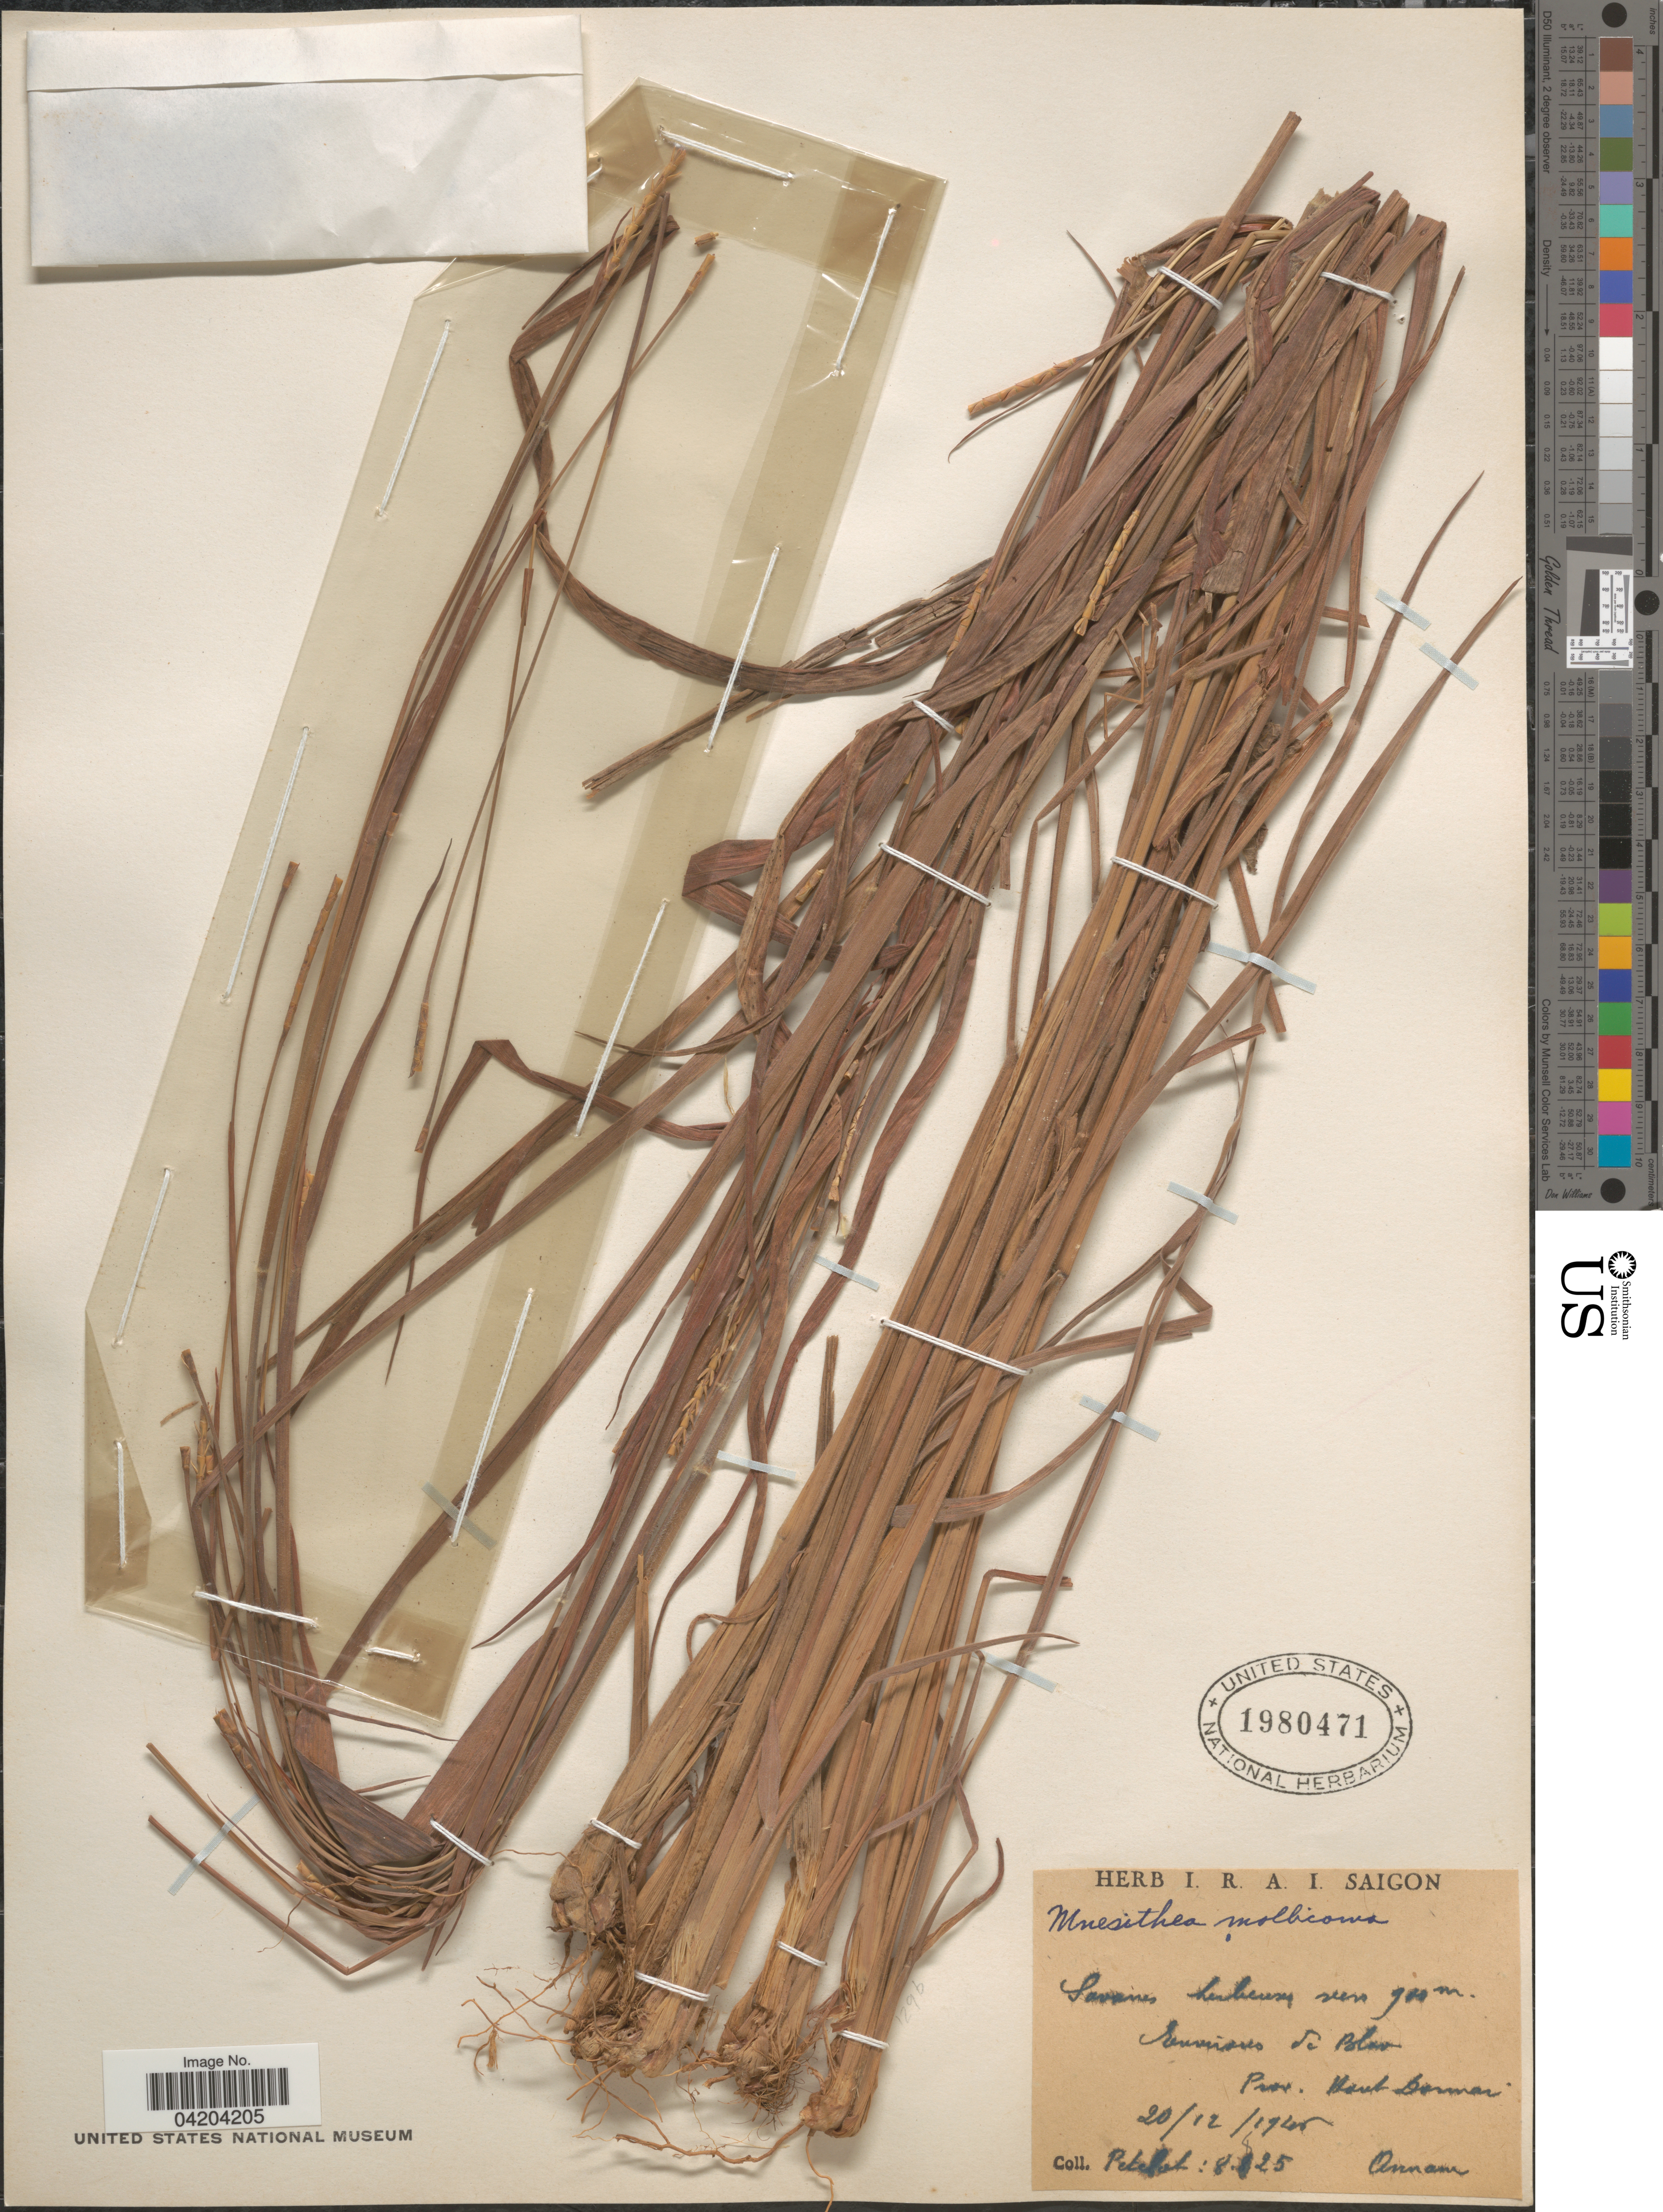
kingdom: Plantae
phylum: Tracheophyta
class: Liliopsida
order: Poales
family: Poaceae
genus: Mnesithea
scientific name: Mnesithea mollicoma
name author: (Hance) A. Camus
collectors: Pételot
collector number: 8825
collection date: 1926-12-20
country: Vietnam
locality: Environs de Blao. Prov. Haut Donnai. Annam.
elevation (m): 900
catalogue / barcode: US 1980471